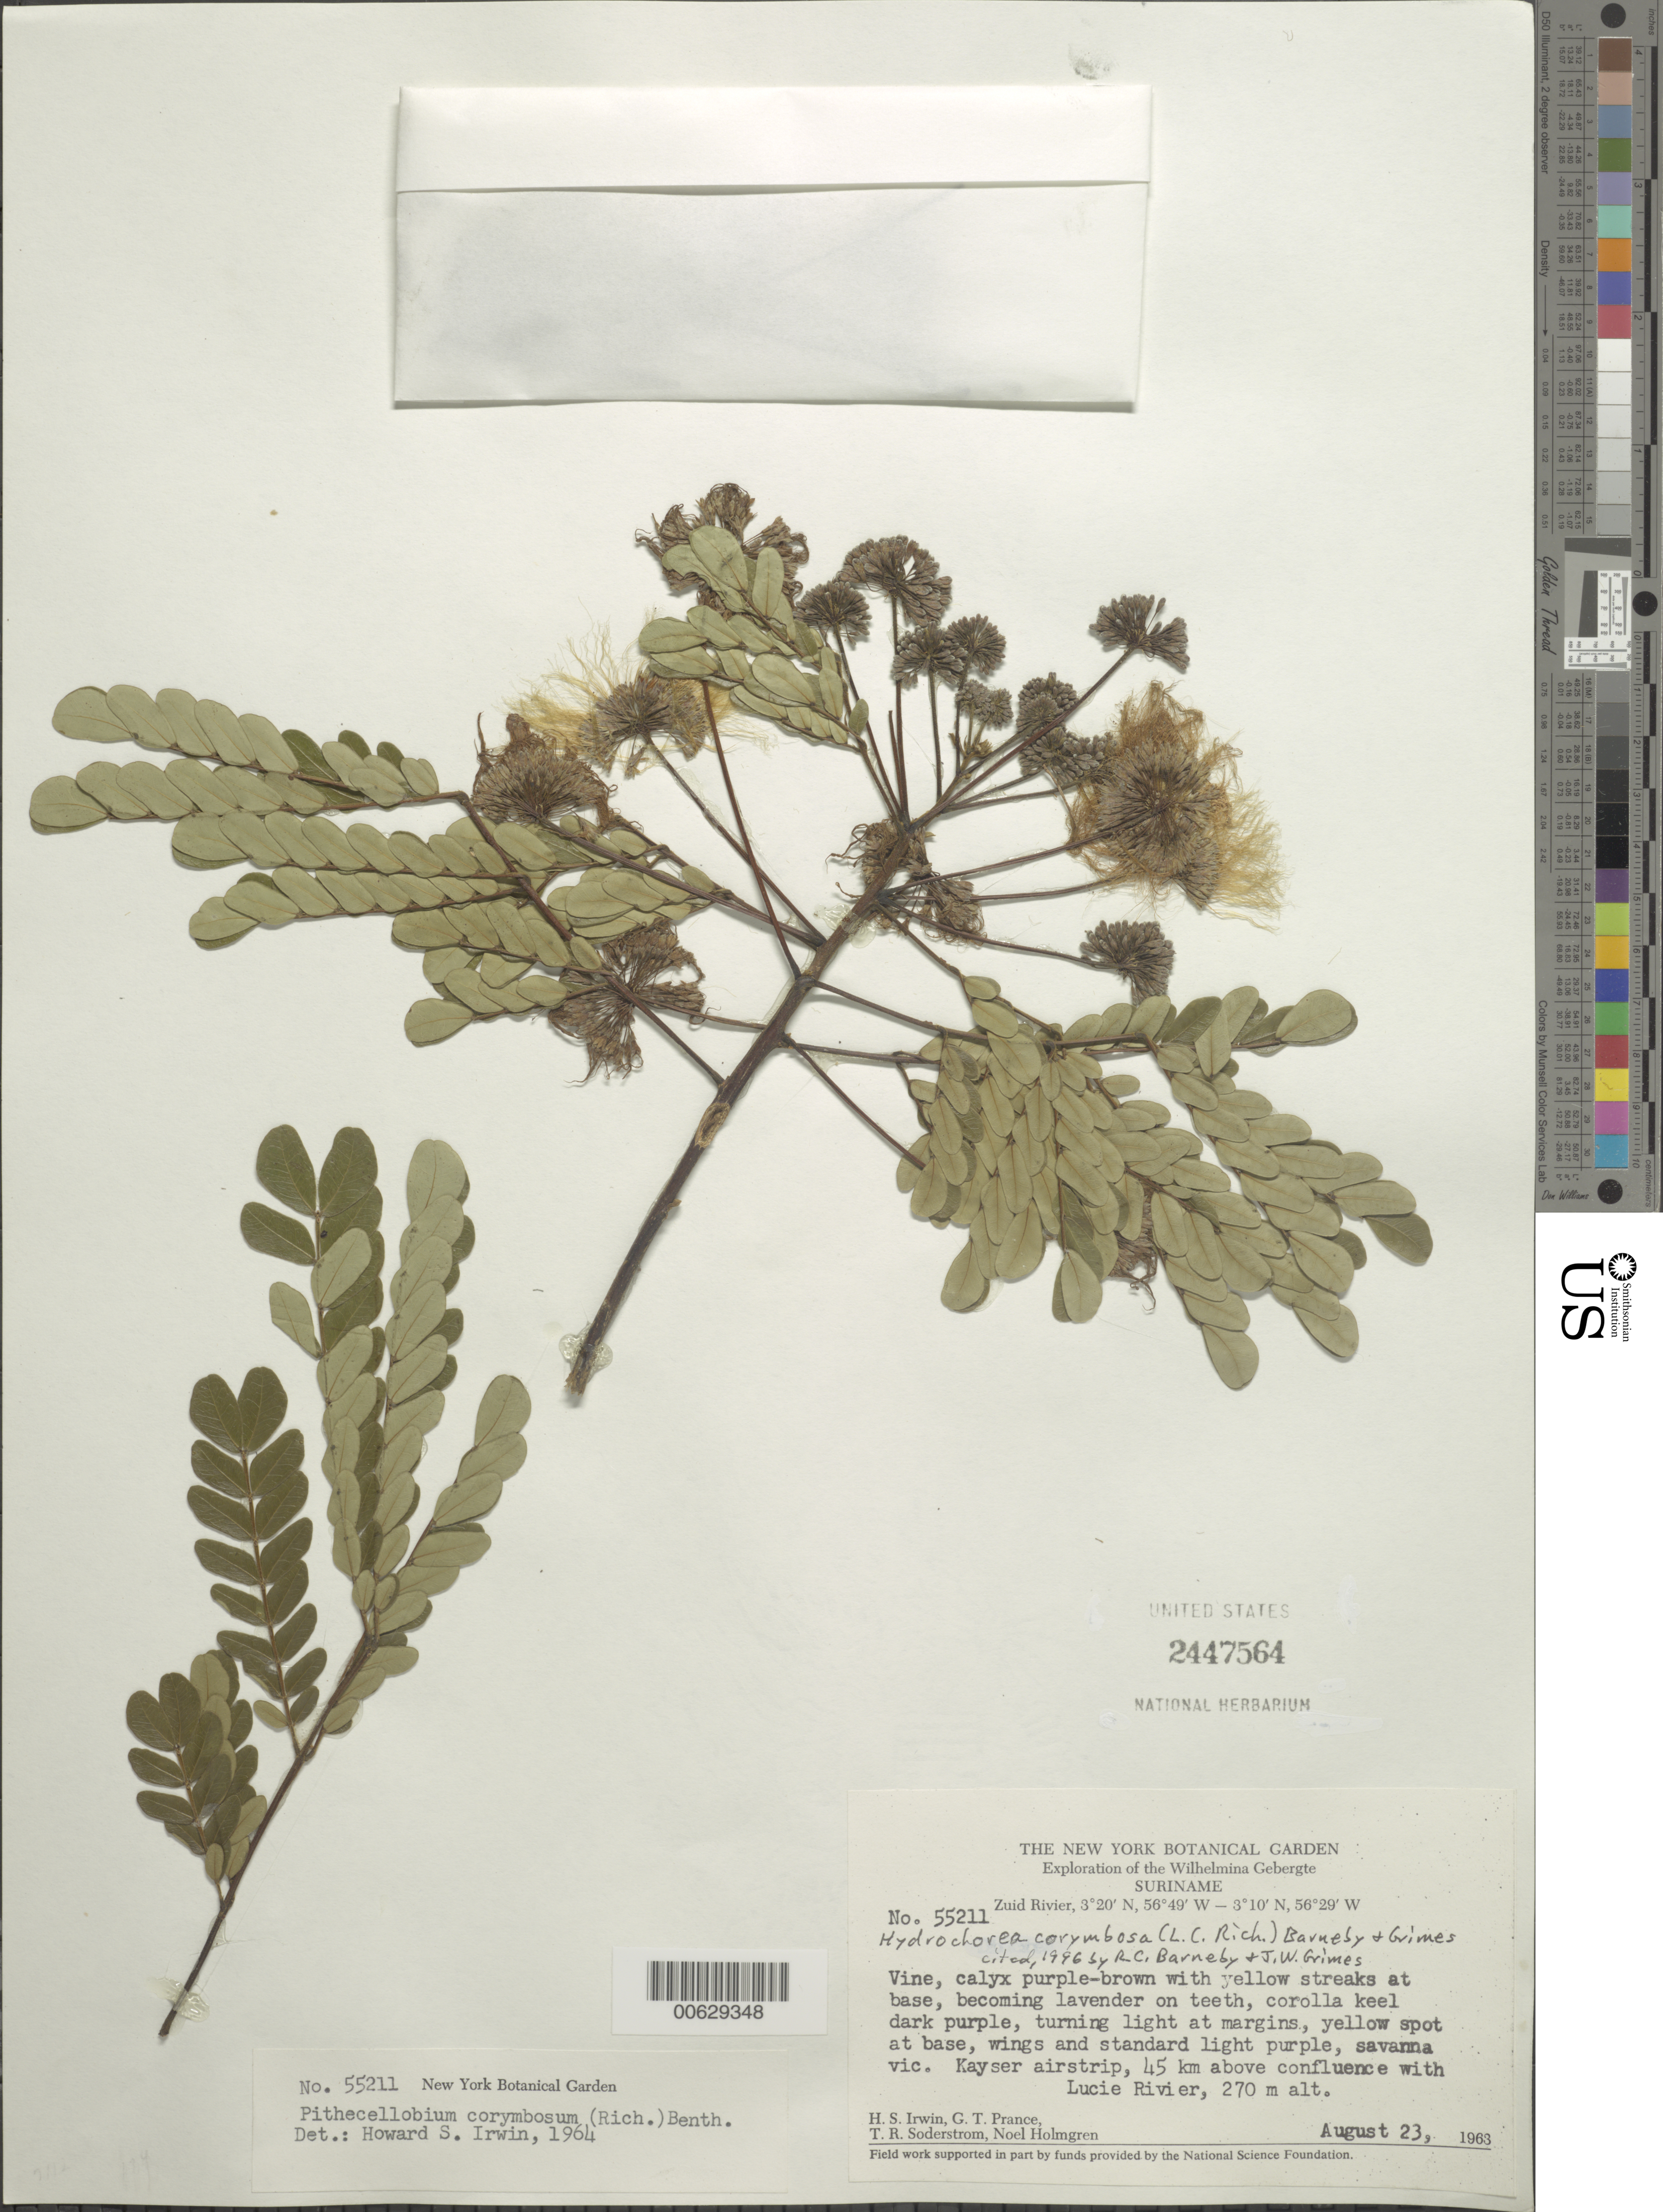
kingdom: Plantae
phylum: Tracheophyta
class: Magnoliopsida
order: Fabales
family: Fabaceae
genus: Hydrochorea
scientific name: Hydrochorea corymbosa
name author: (Rich.) Barneby & J.W. Grimes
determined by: Barneby, R. C.; Grimes, J. W.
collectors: H. Irwin, G. T. Prance, T. R. Soderstrom & N. H. Holmgren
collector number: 55211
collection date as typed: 23-Aug-63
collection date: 1963-08-23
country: Suriname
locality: Kayser Airstrip, Zuid R., 45 km above confl. with Lucie R., Wilhelmina Gebergte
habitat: Savanna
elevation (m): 270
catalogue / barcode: US 2447564